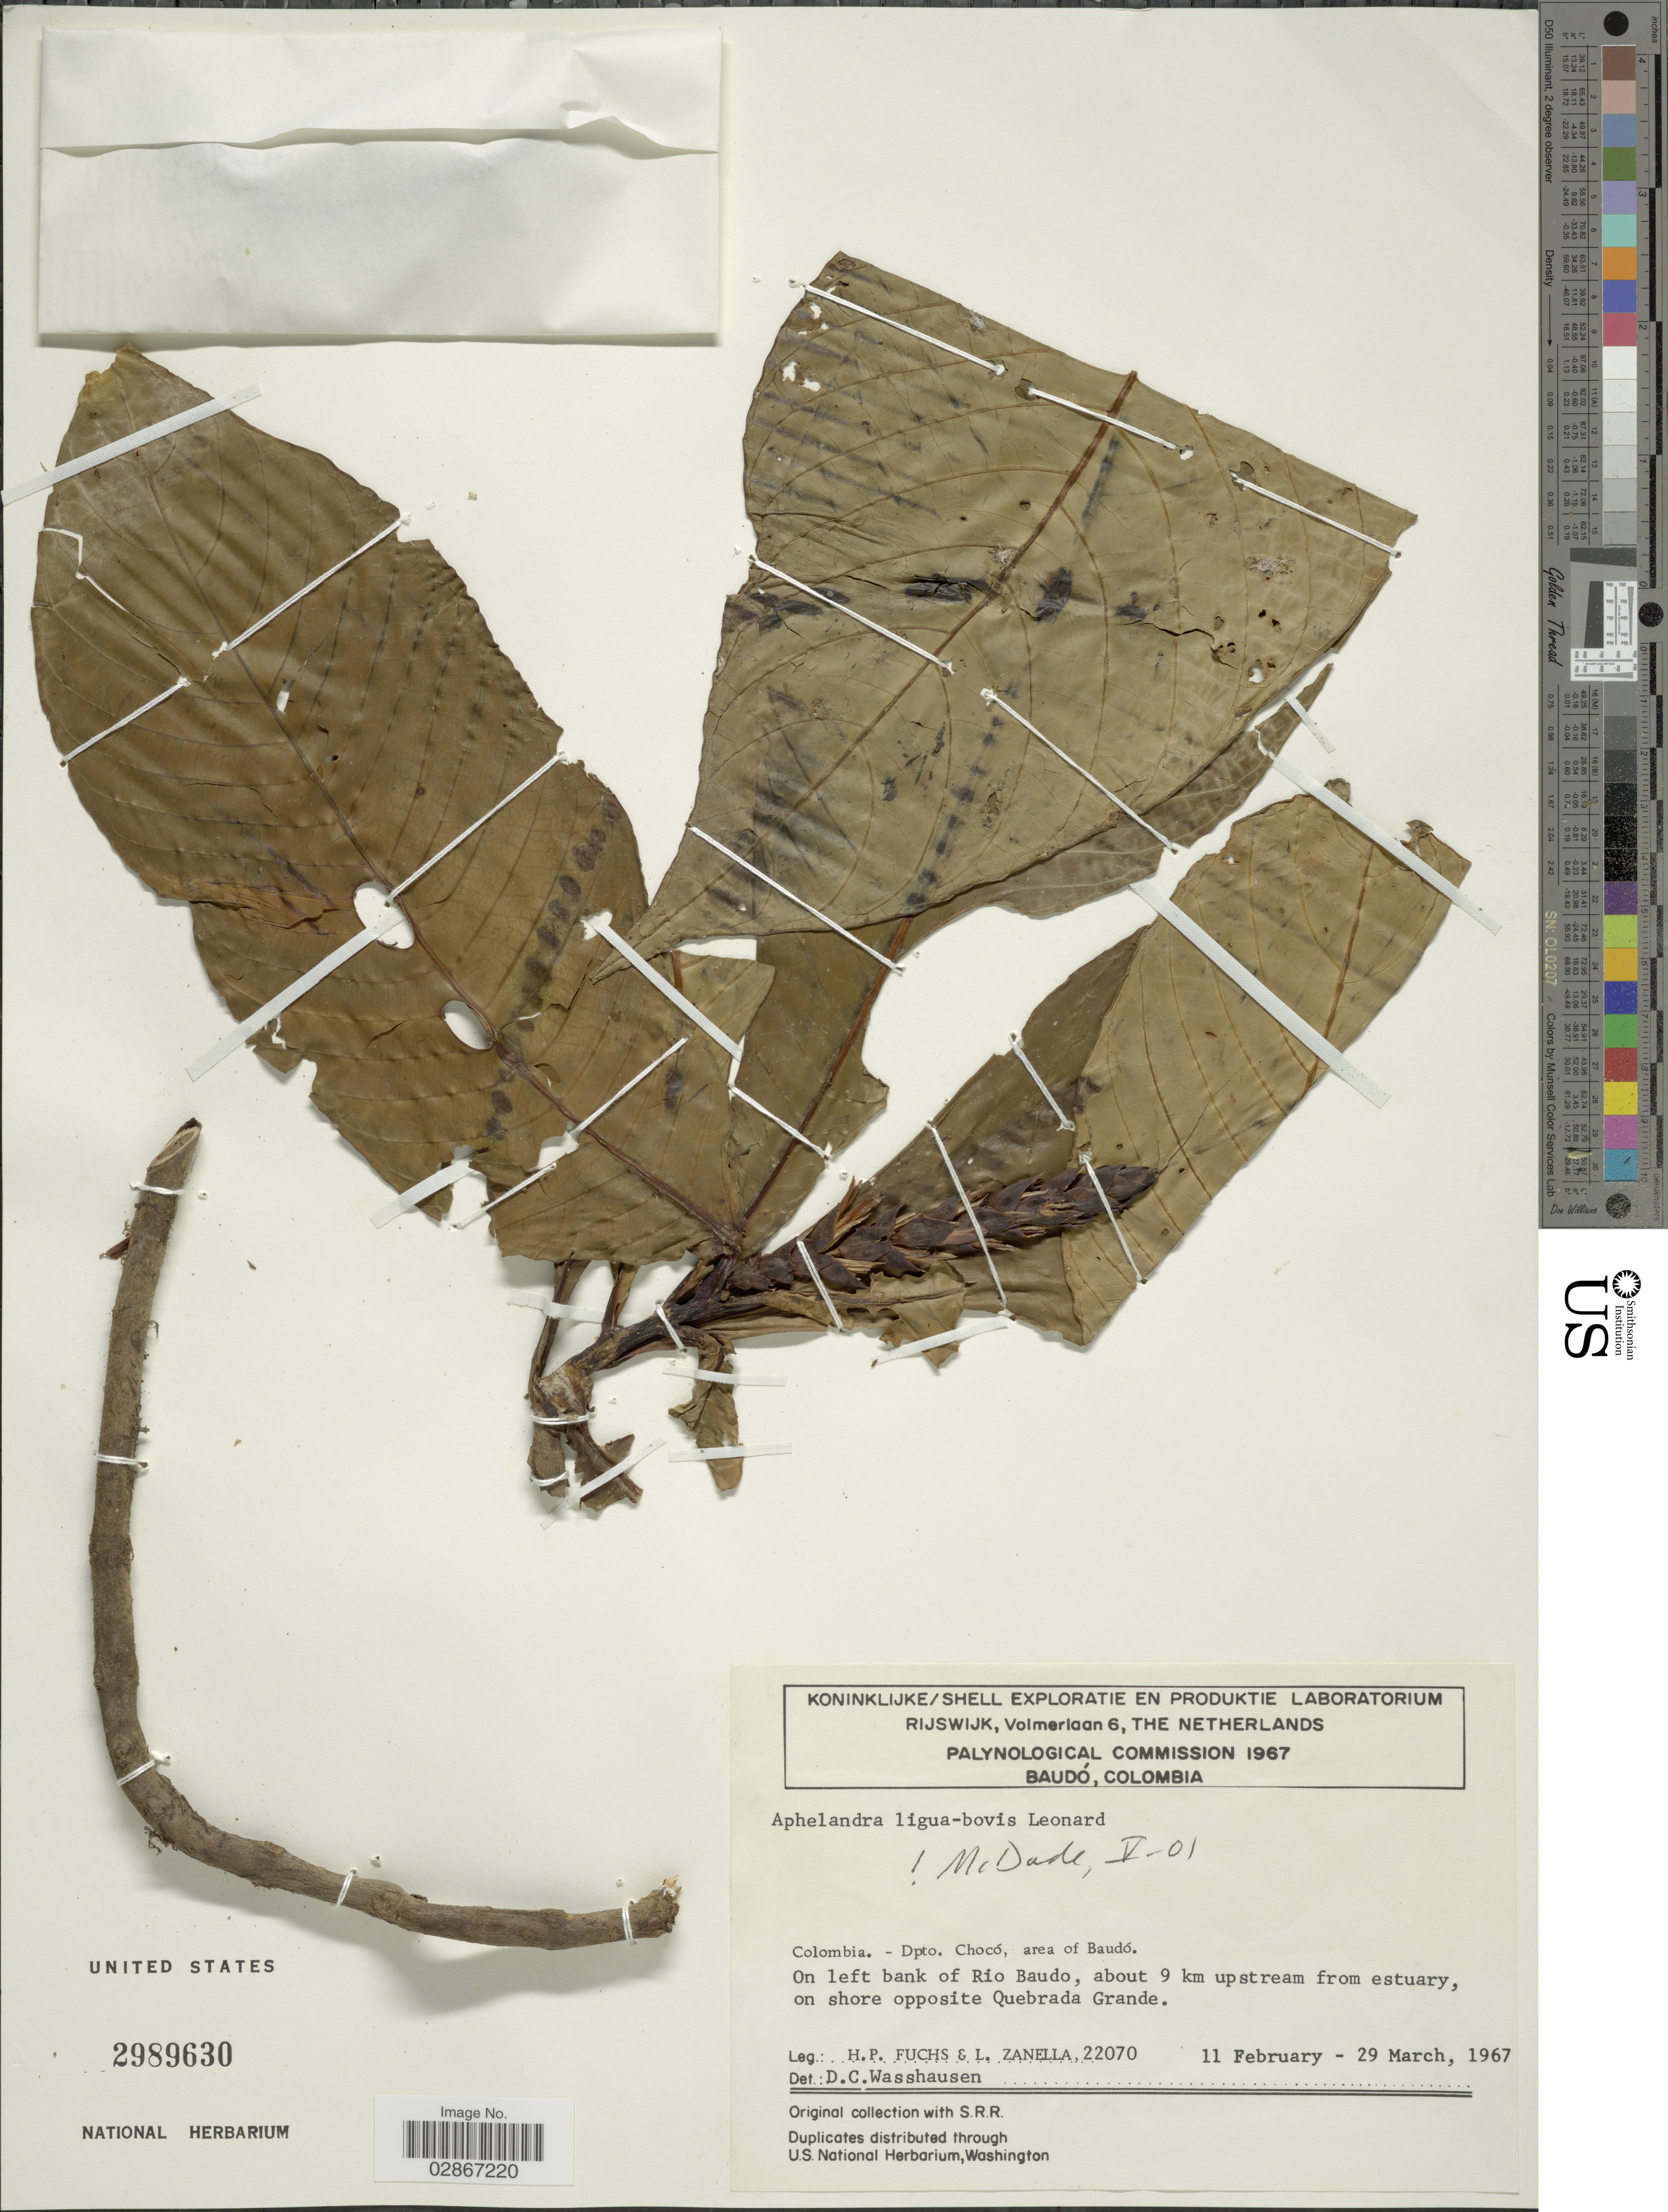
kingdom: Plantae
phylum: Tracheophyta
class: Magnoliopsida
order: Lamiales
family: Acanthaceae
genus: Aphelandra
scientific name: Aphelandra lingua-bovis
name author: Leonard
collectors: H. P. Fuchs & L. Zanella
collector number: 22070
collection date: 1967-02-11/1967-03-29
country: Colombia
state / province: Chocó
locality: Dpto. Chocó, area of Baudó. On left bank of Rio Baudo, about 9 km upstream from estuary, on shore opposite Quebrada Grande.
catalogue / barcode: US 2986930